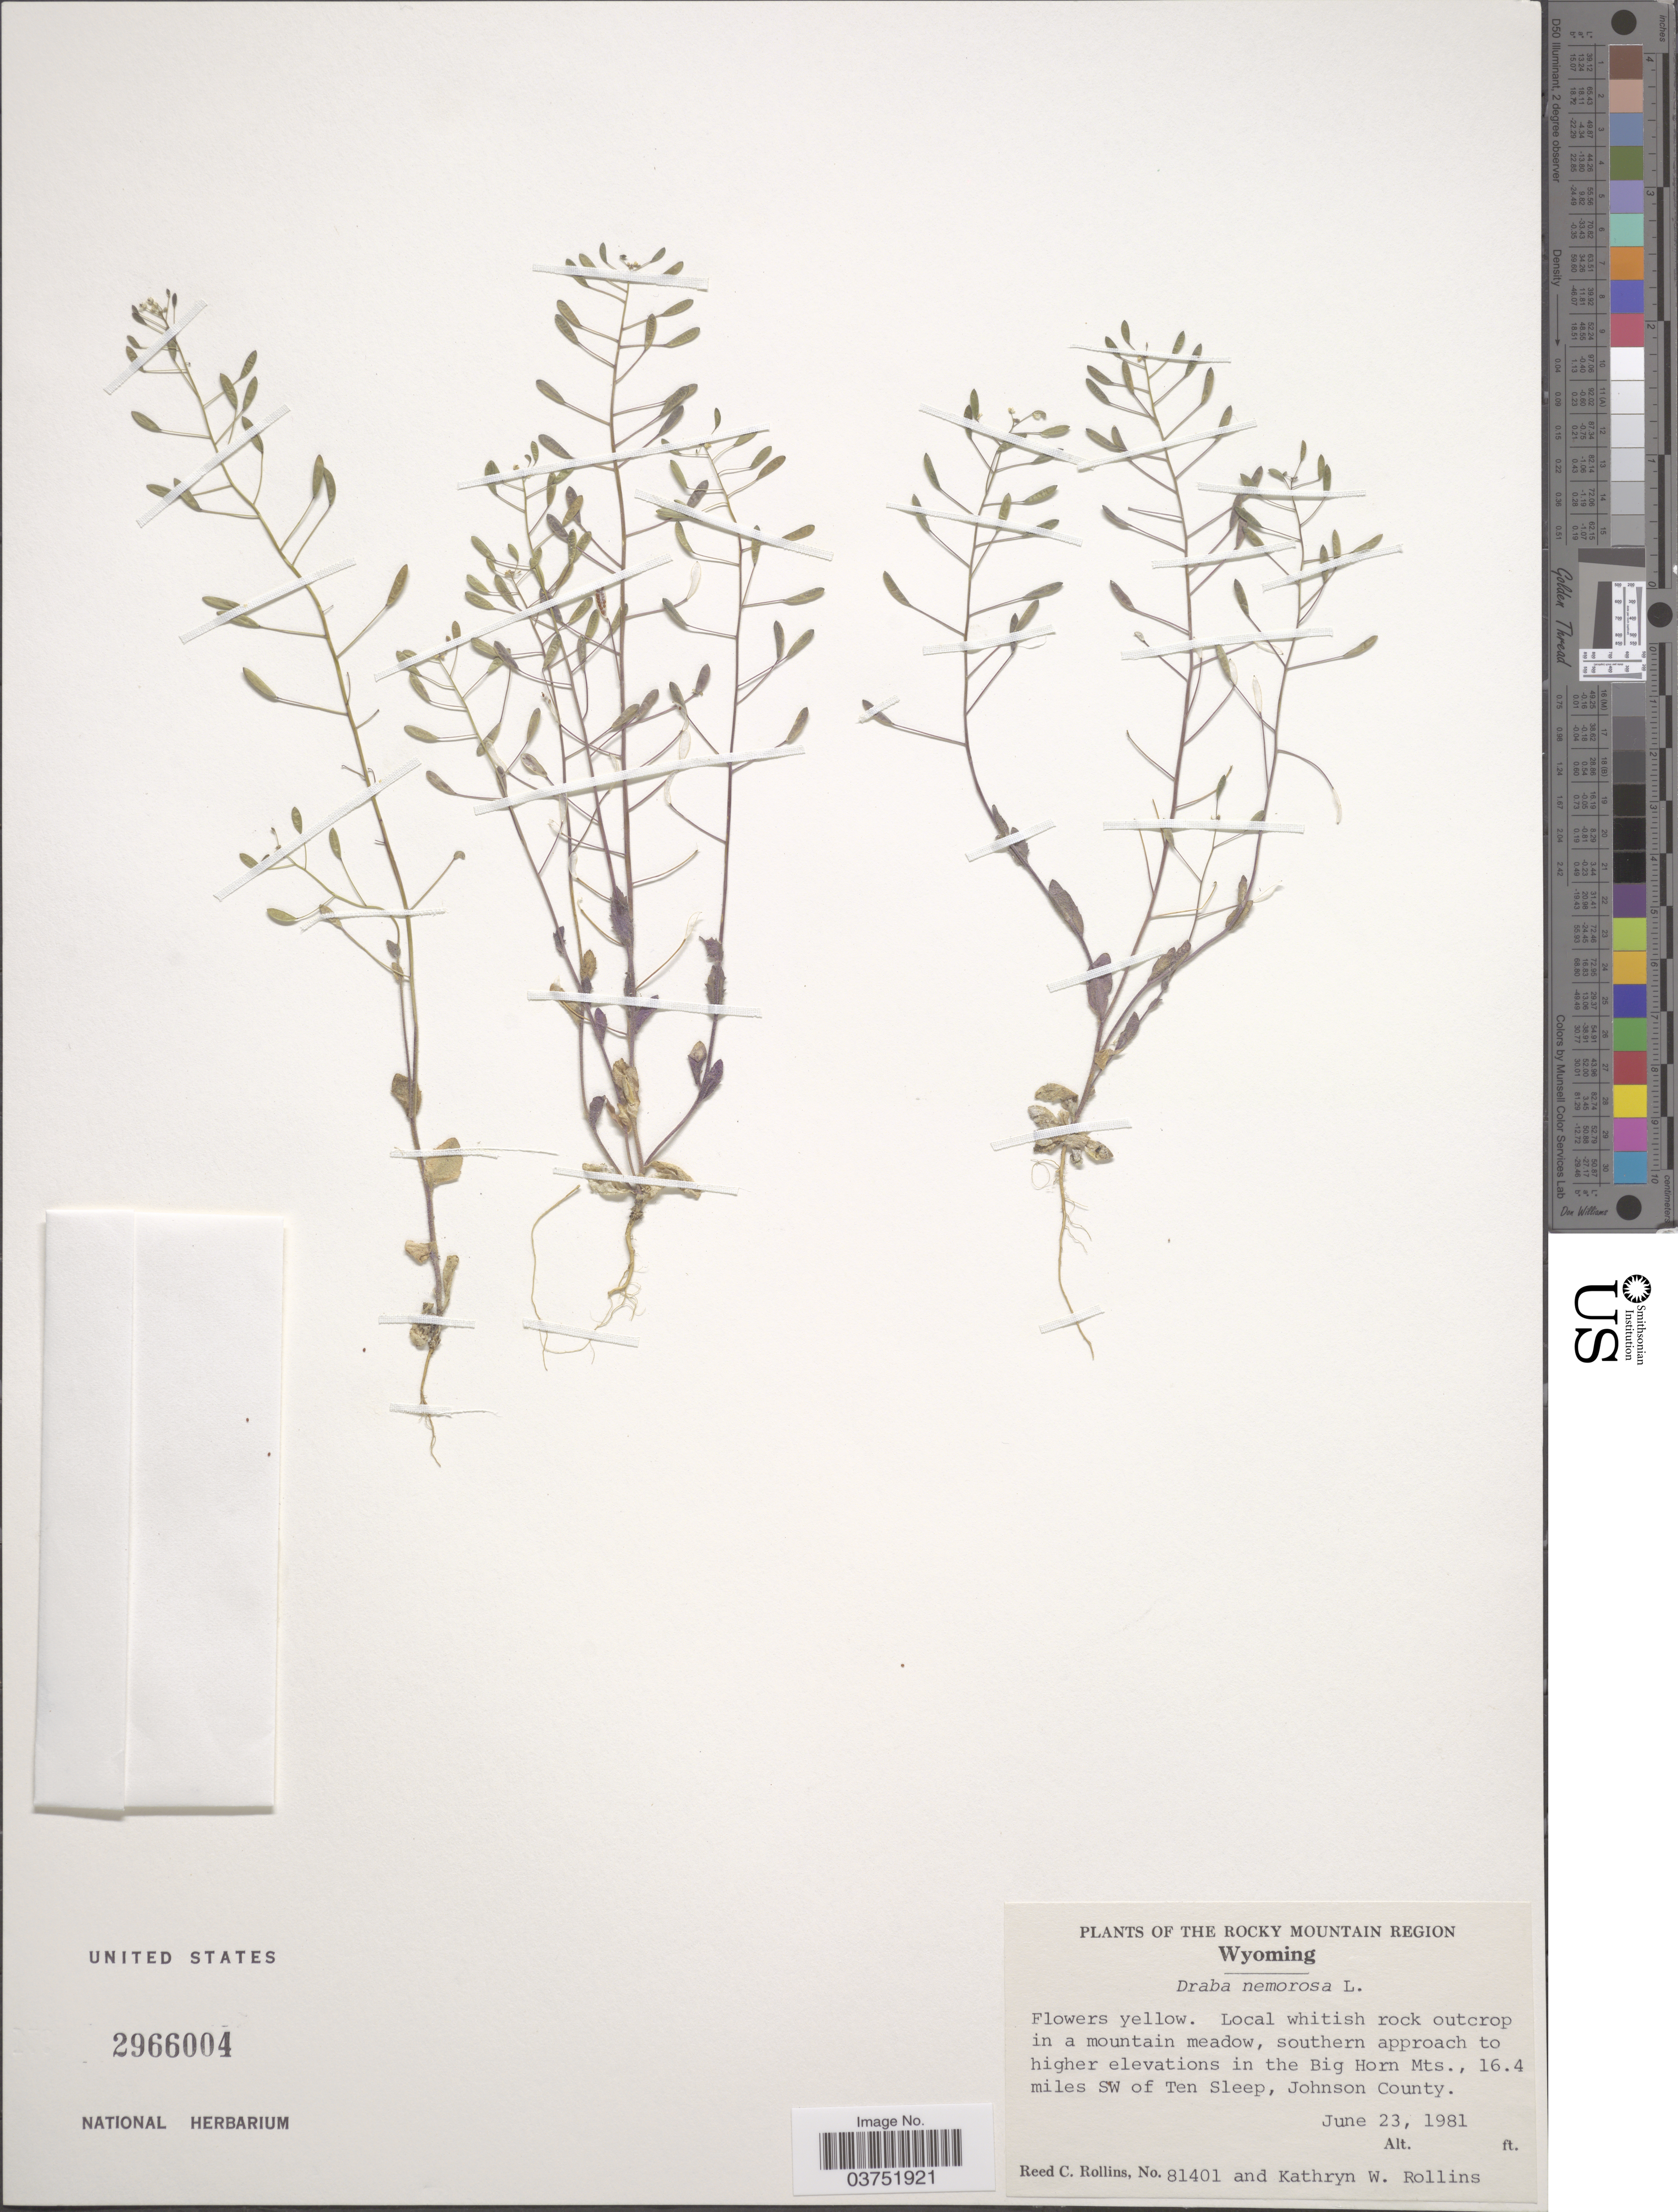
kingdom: Plantae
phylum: Tracheophyta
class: Magnoliopsida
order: Brassicales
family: Brassicaceae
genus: Draba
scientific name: Draba nemorosa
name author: L.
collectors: R. C. Rollins & K. W. Rollins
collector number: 81401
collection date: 1981-06-23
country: United States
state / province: Wyoming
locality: In the Big Horn Mts., 16.4 miles SW of Ten Sleep, Johnson County.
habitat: local whitish rock outcrop in a mountain meadow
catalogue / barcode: US 2966004